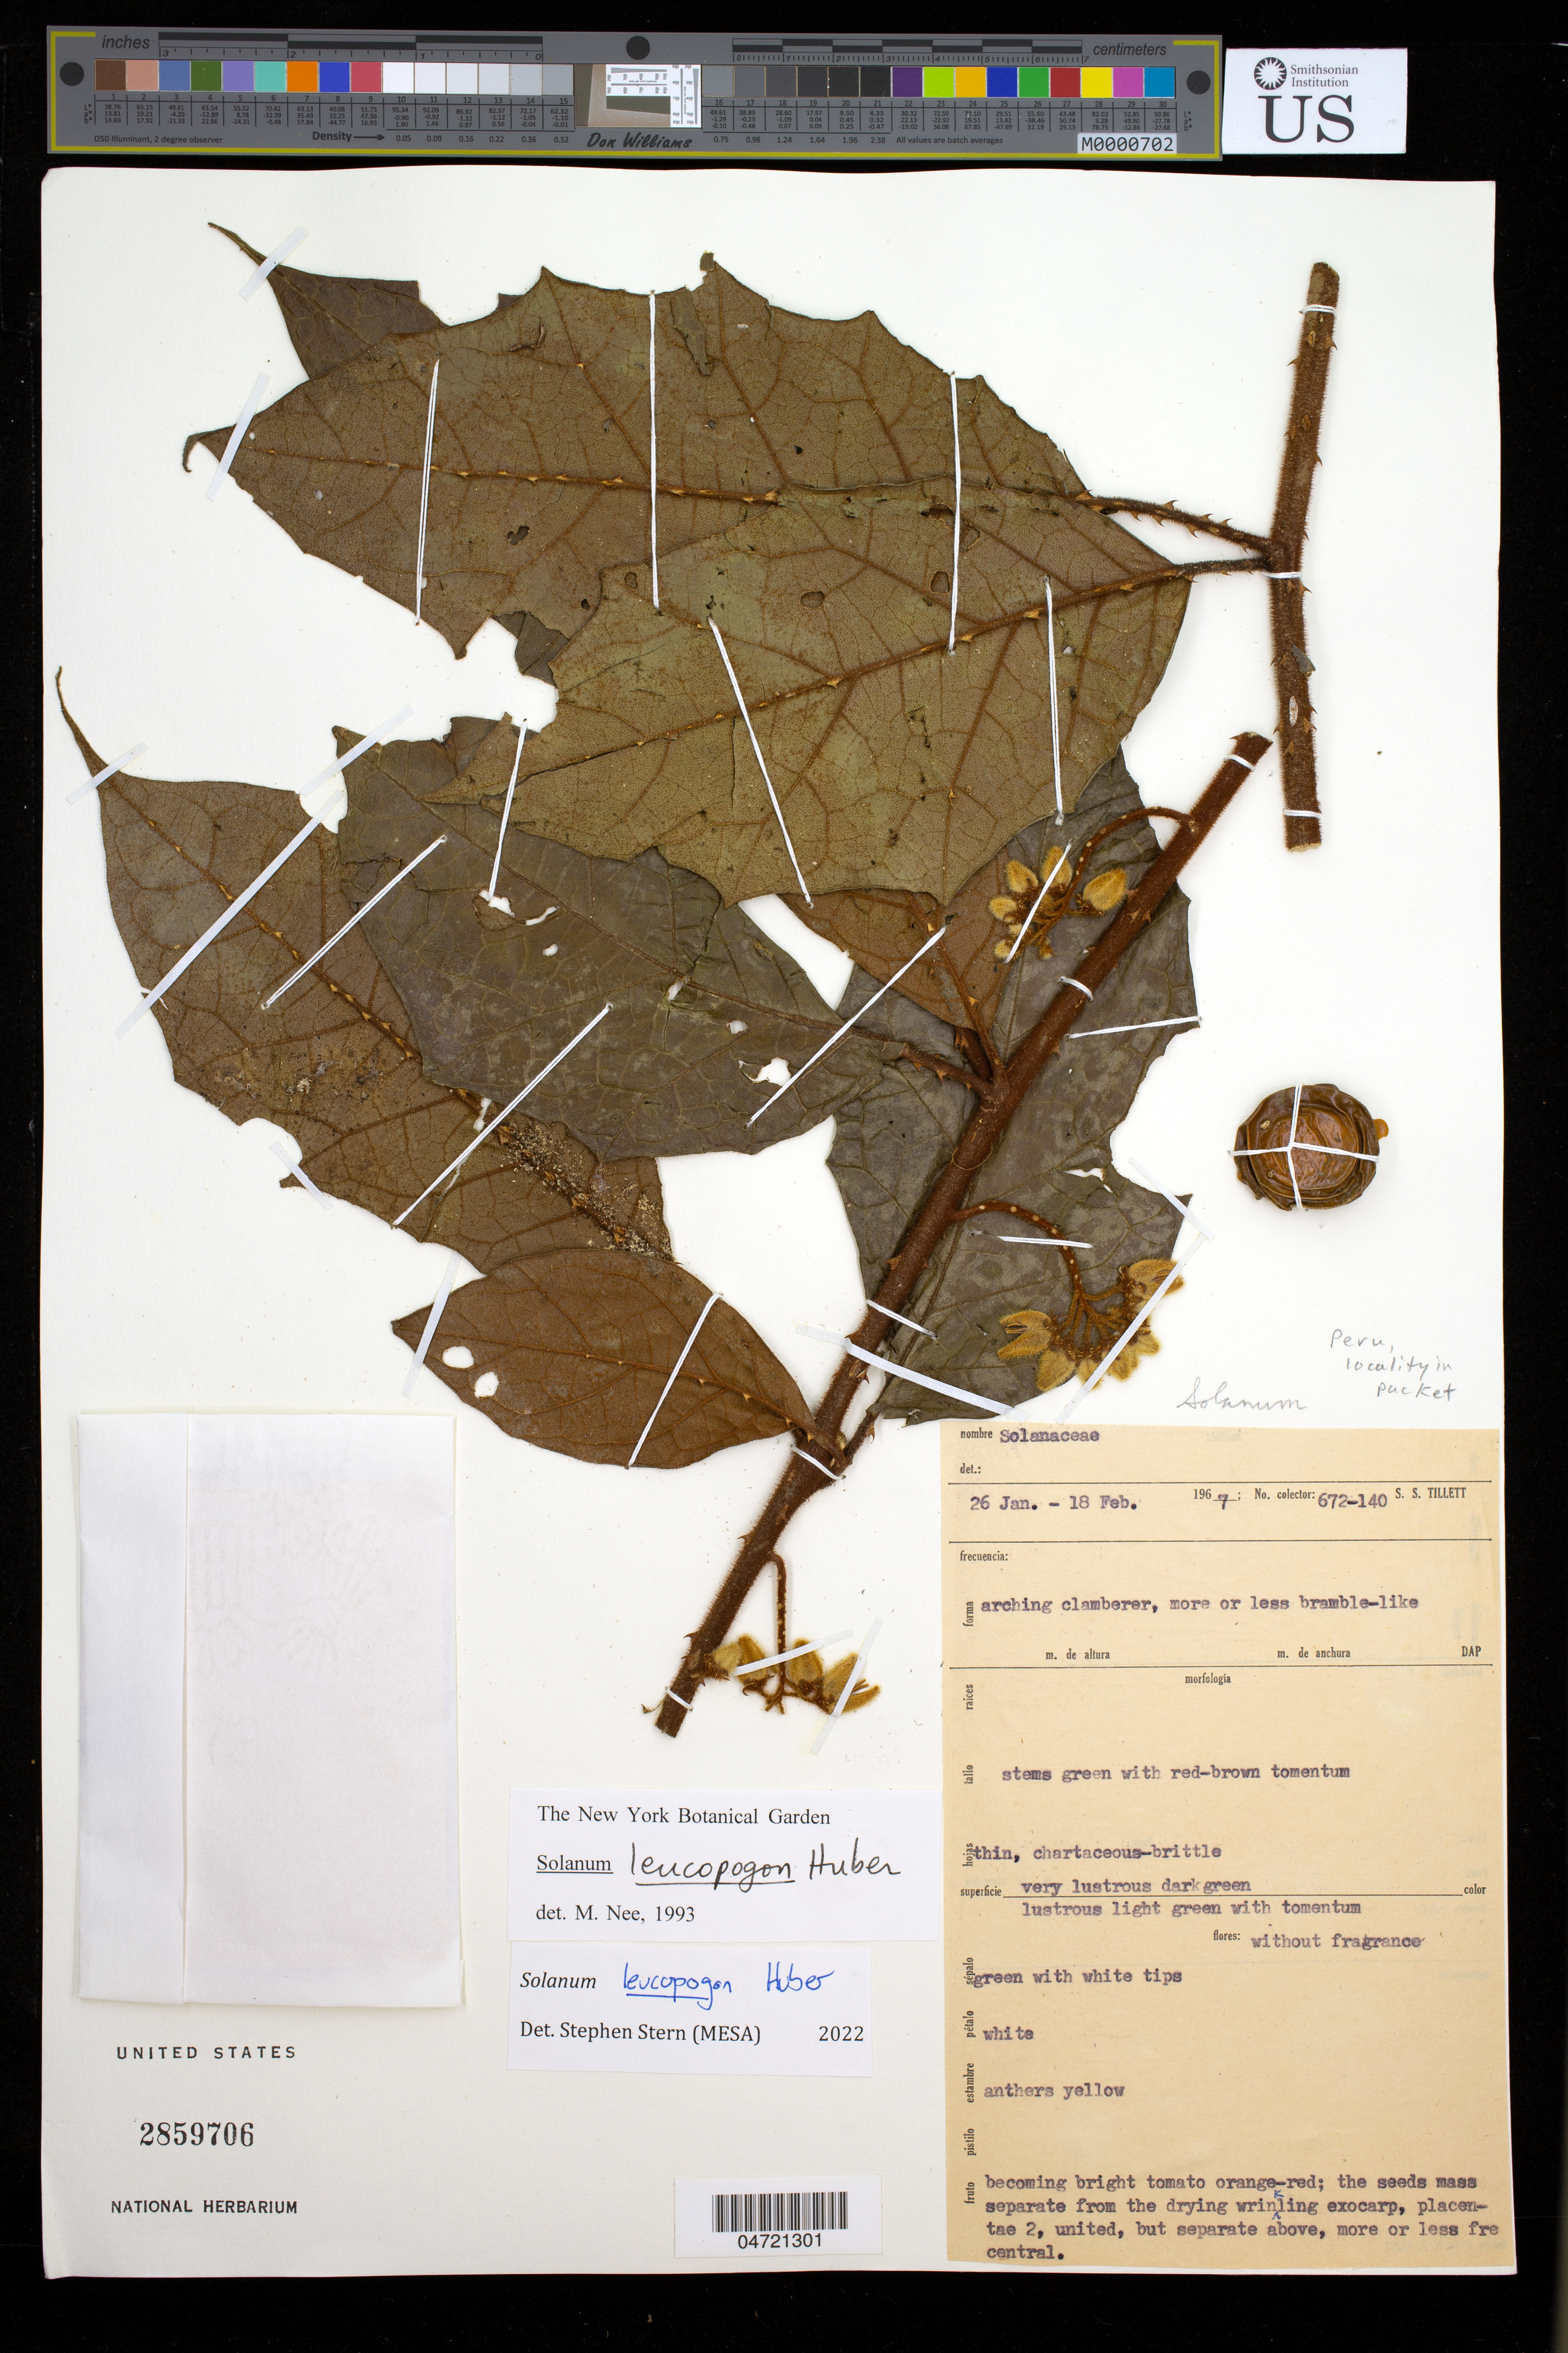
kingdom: Plantae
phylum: Tracheophyta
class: Magnoliopsida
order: Solanales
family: Solanaceae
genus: Solanum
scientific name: Solanum leucopogon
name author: Huber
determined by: Stern, S. R., (UT)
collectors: S. S. Tillett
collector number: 672-140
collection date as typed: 26 Jan 1967 to 18 Feb 1967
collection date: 1967-01-26/1967-02-18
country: Peru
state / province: Amazonas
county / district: Bagua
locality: Dist. Senepa, 2 deg. road from Nuevo Nazareth, near mouth of Río Imaza, on Río Maranon, leading inland 2 km to Carretera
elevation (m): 250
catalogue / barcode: US 2859706